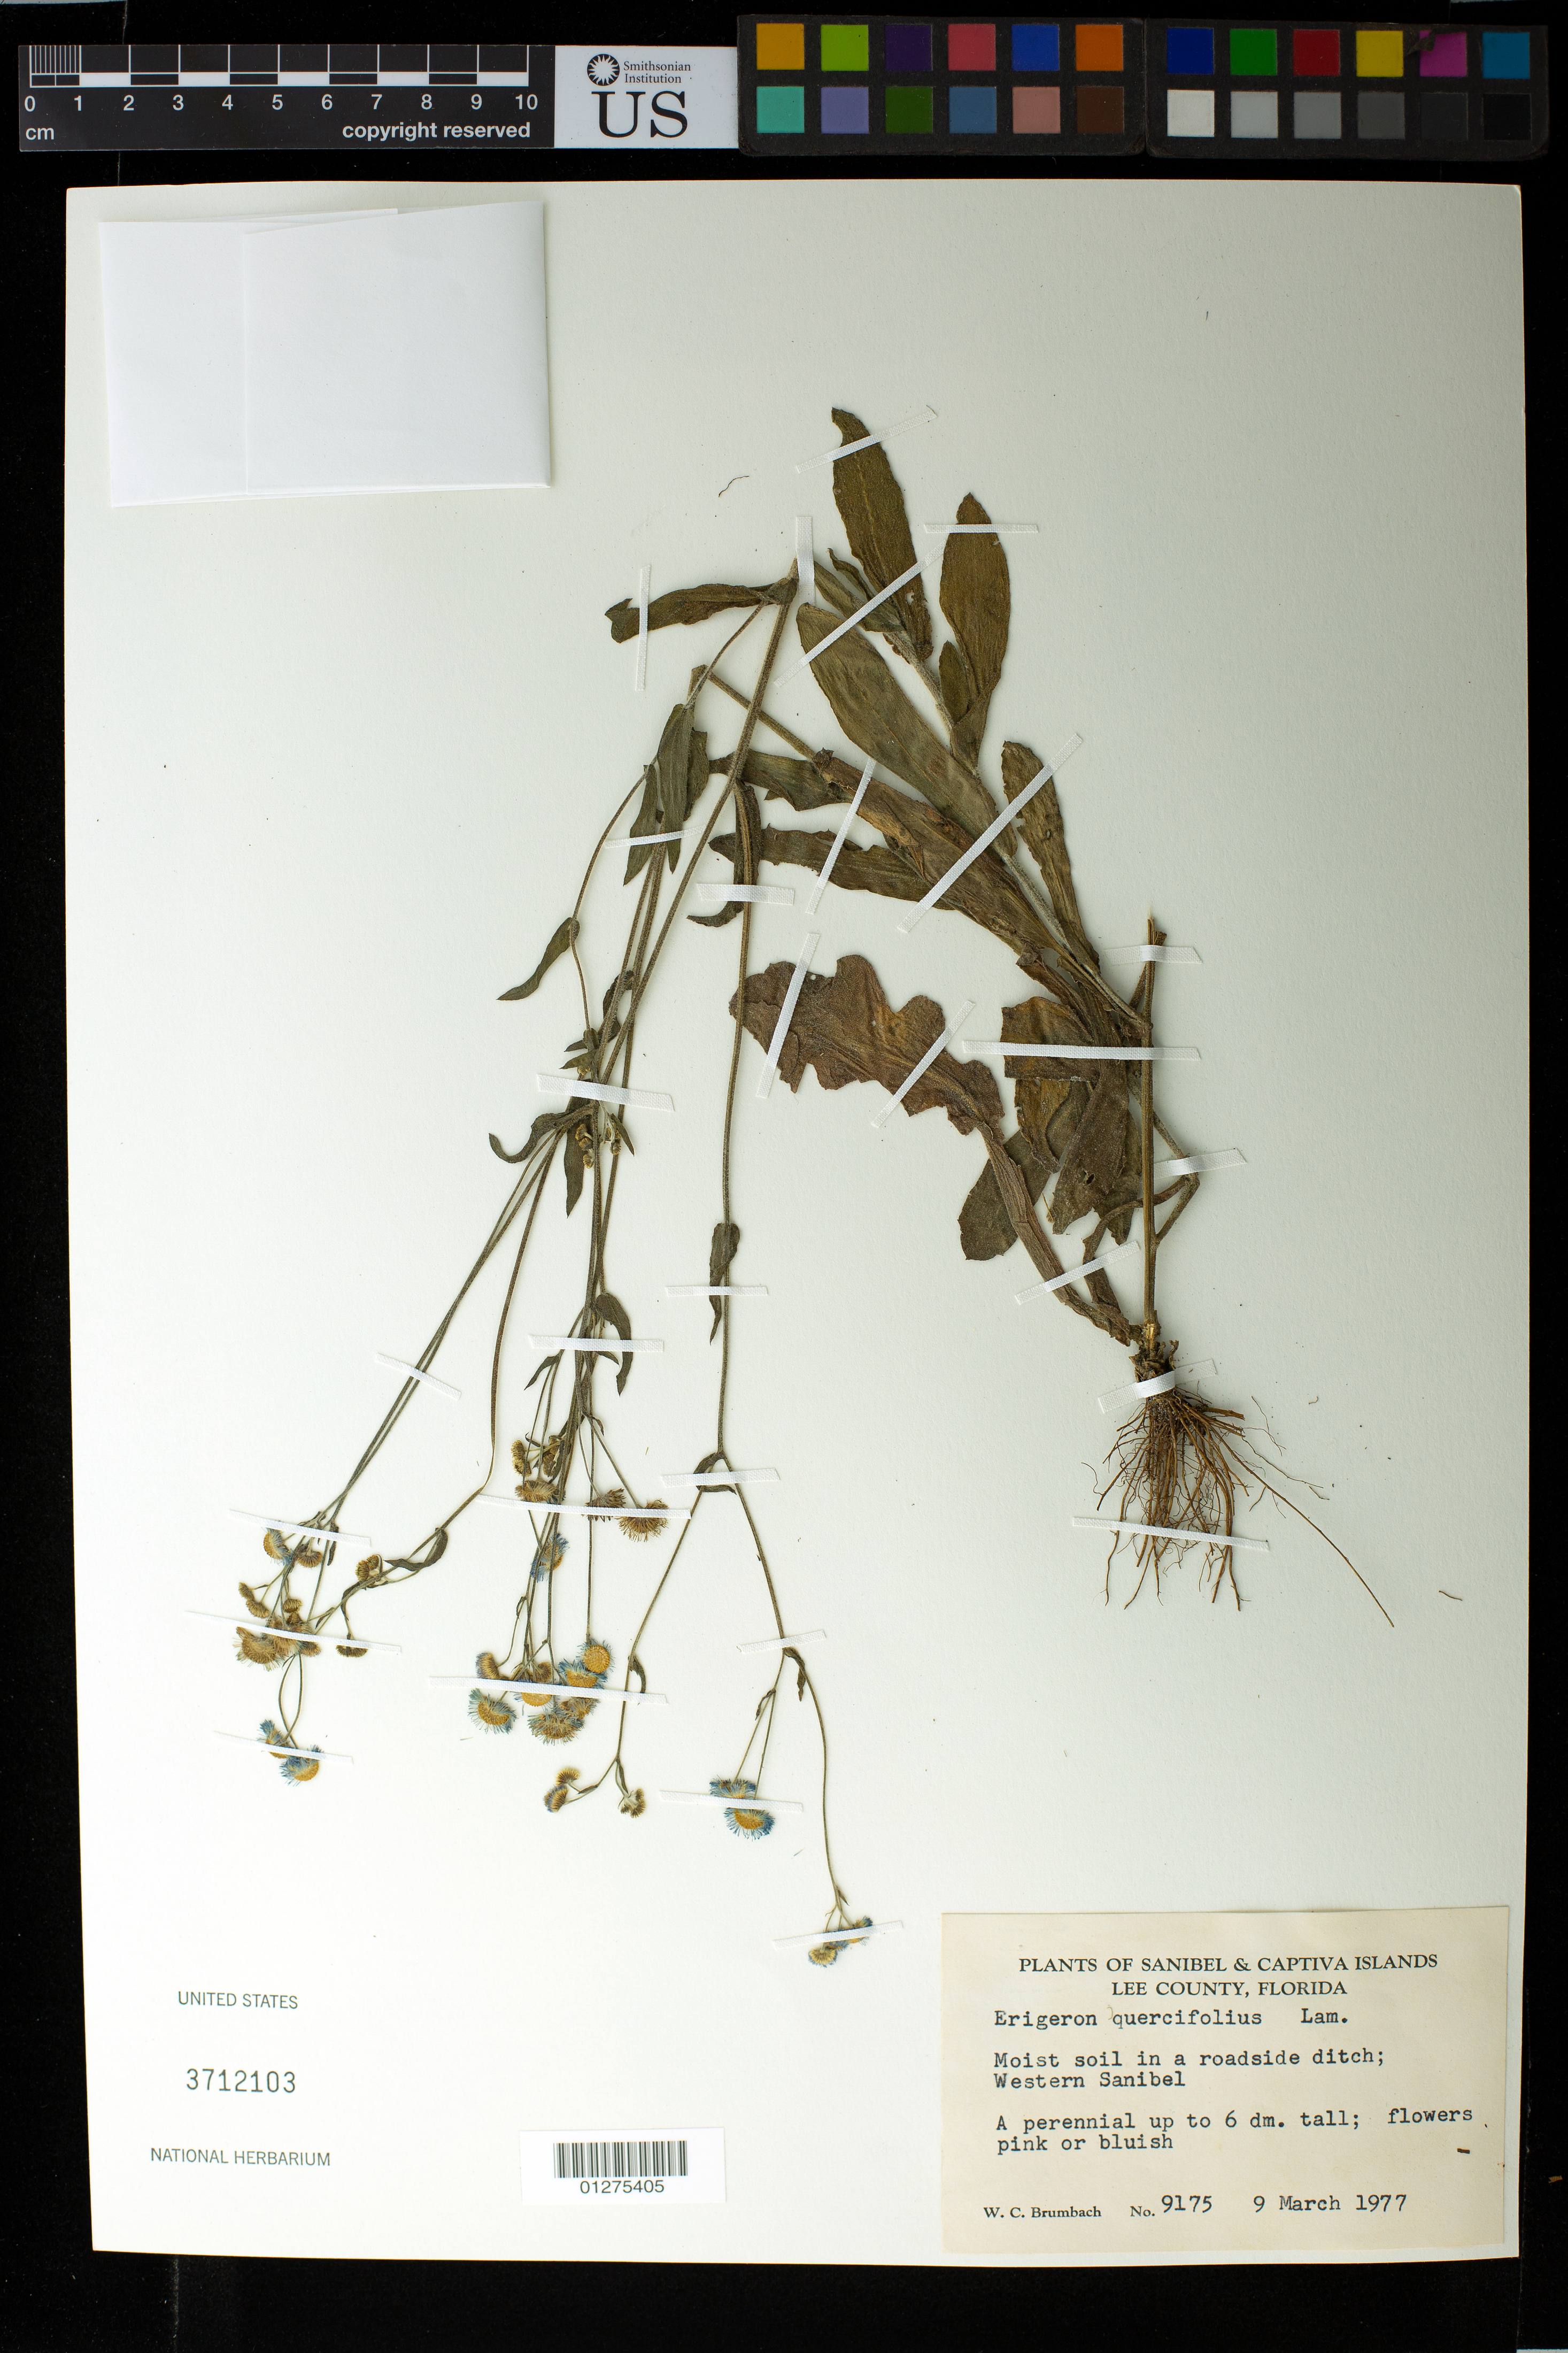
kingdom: Plantae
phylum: Tracheophyta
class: Magnoliopsida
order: Asterales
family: Asteraceae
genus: Erigeron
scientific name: Erigeron quercifolius Lam.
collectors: W. C. Brumbach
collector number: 9175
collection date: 1977-03-09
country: United States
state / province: Florida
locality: Sanibel & Captiva Islands, Lee County, Florida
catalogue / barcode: US 3712103